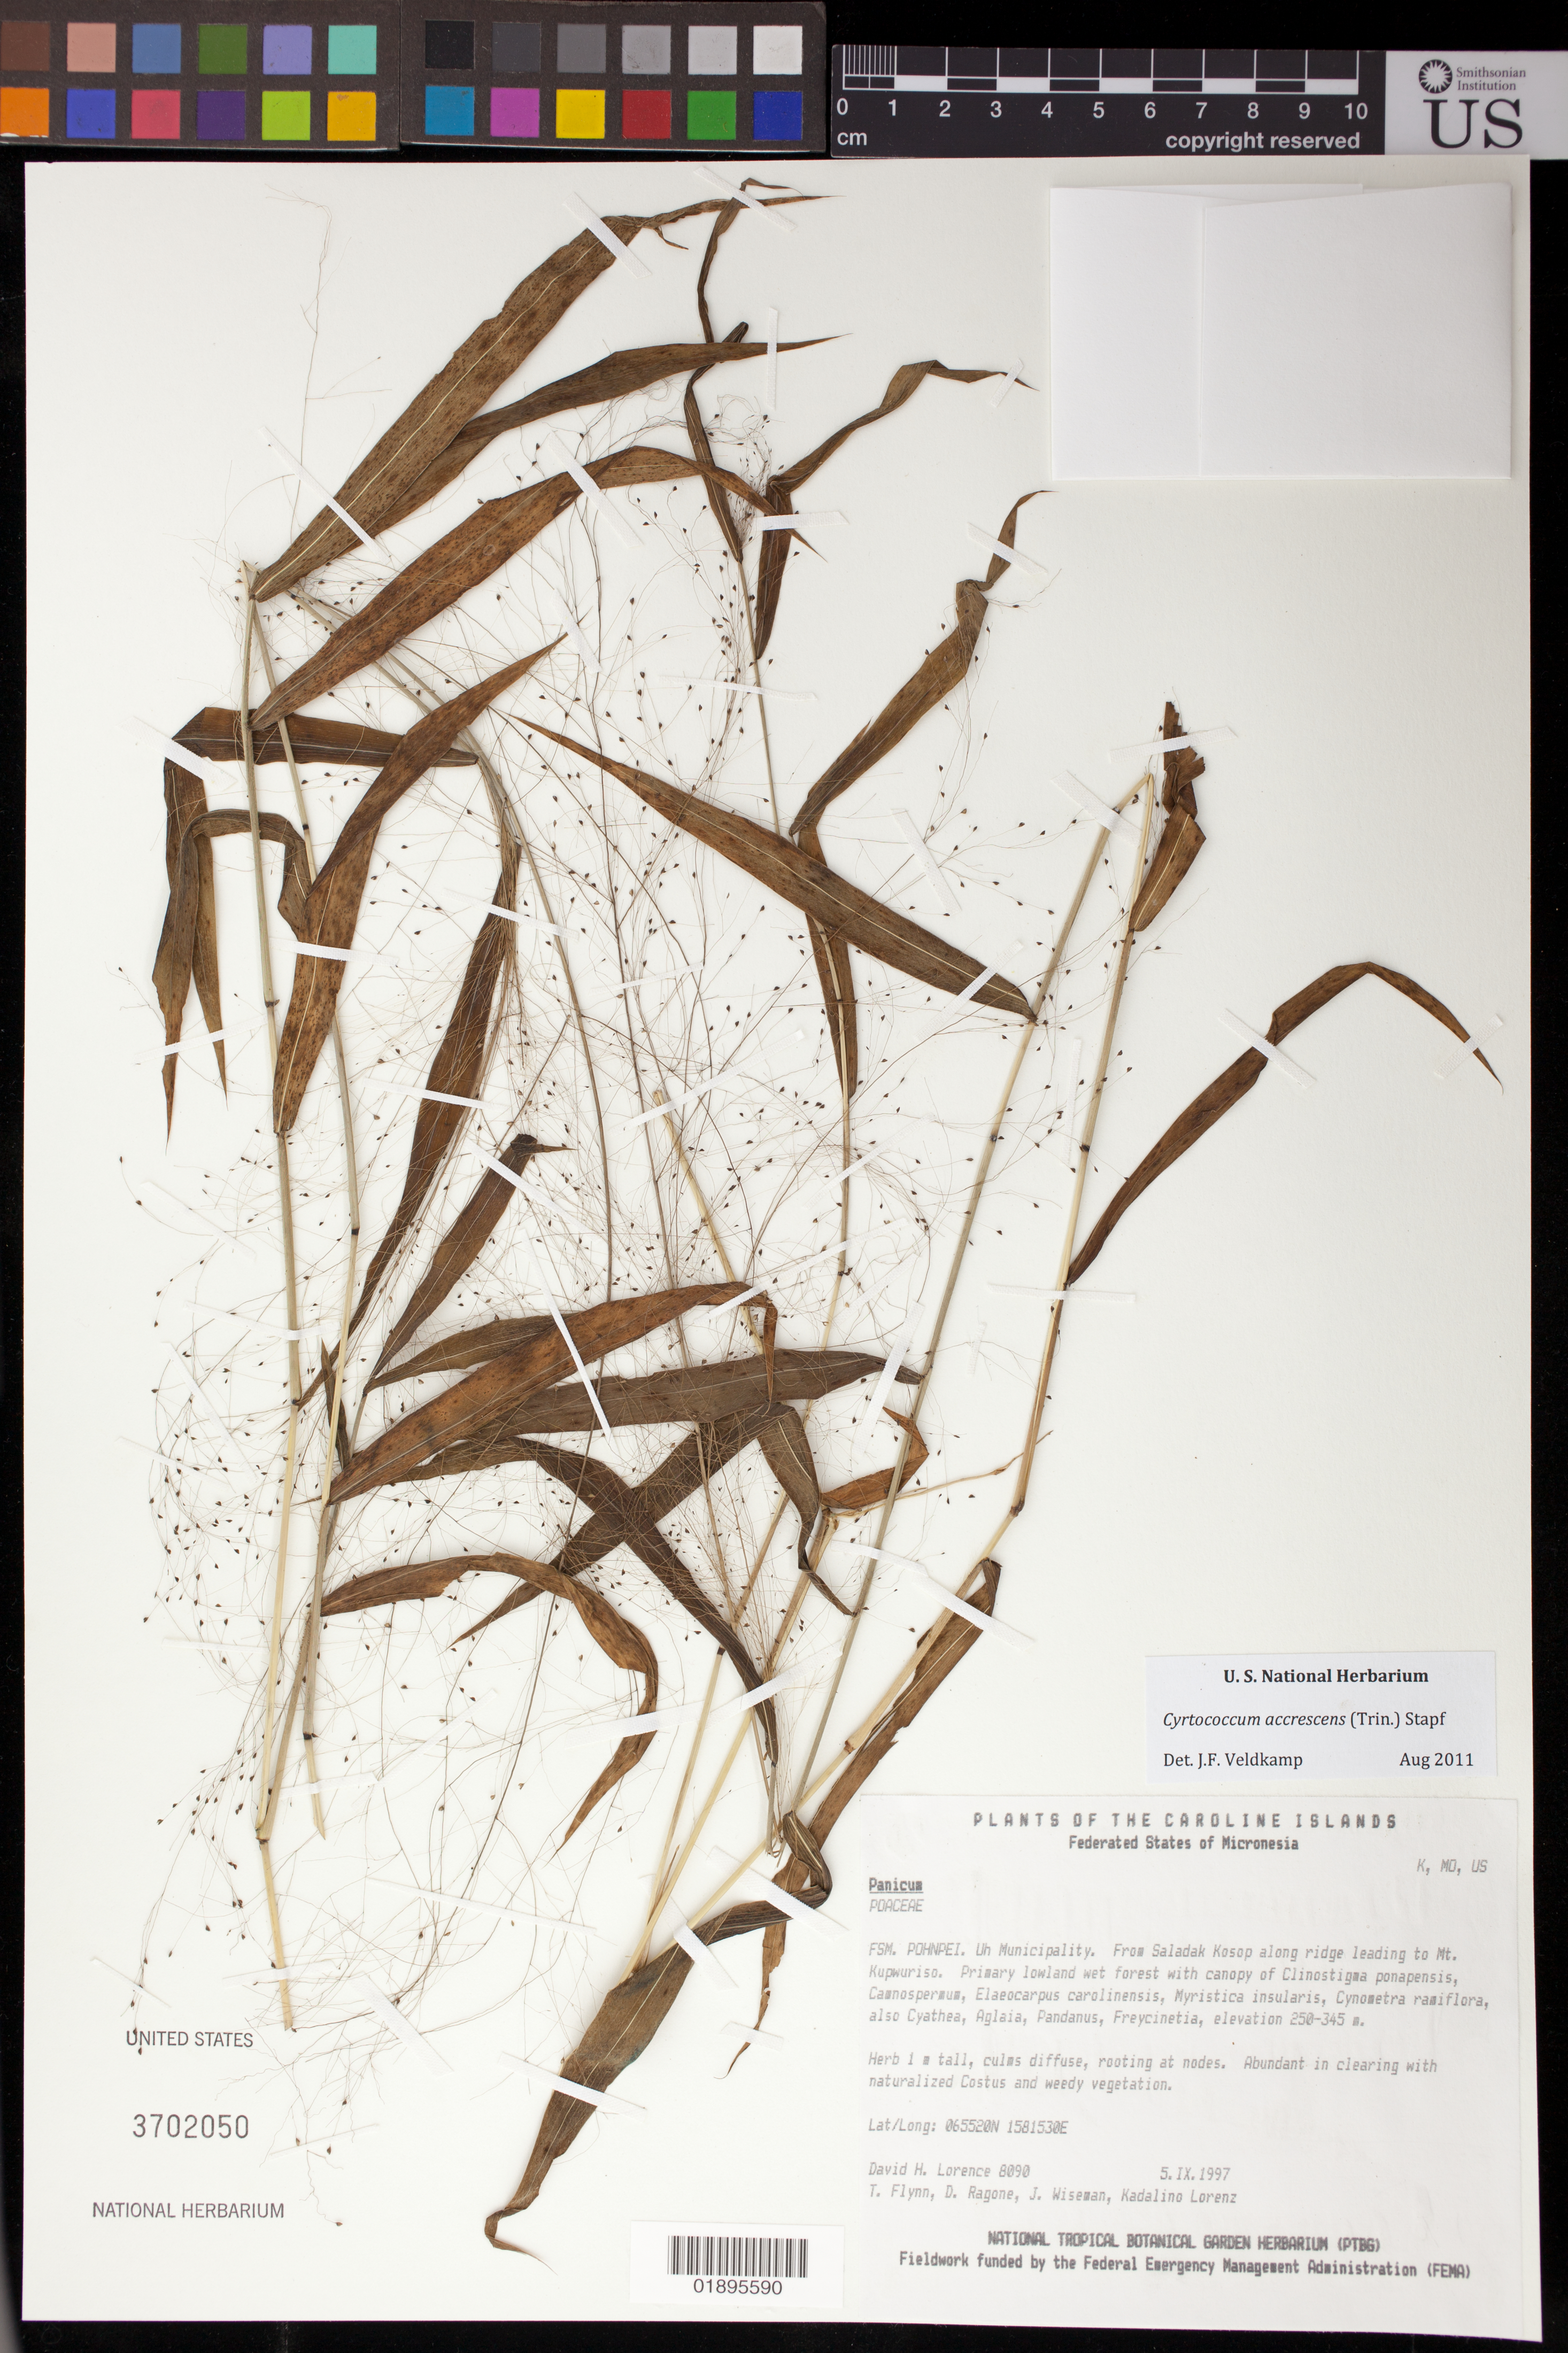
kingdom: Plantae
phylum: Tracheophyta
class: Liliopsida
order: Poales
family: Poaceae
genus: Cyrtococcum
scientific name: Cyrtococcum patens var. latifolium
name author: (Honda) Ohwi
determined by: Poaceae Reorganization Project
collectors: D. Lorence, T. Flynn, D. Ragone, J. Wiseman & K. Lorens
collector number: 8090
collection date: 1997-09-05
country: Micronesia, Federated States of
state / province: Pohnpei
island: Pohnpei [Ponape]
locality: Uh Municipality, from Saladak Kosop along ridge leading to Mt. Kupwuriso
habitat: Primary lowland wet forest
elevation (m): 250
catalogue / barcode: US 3702050